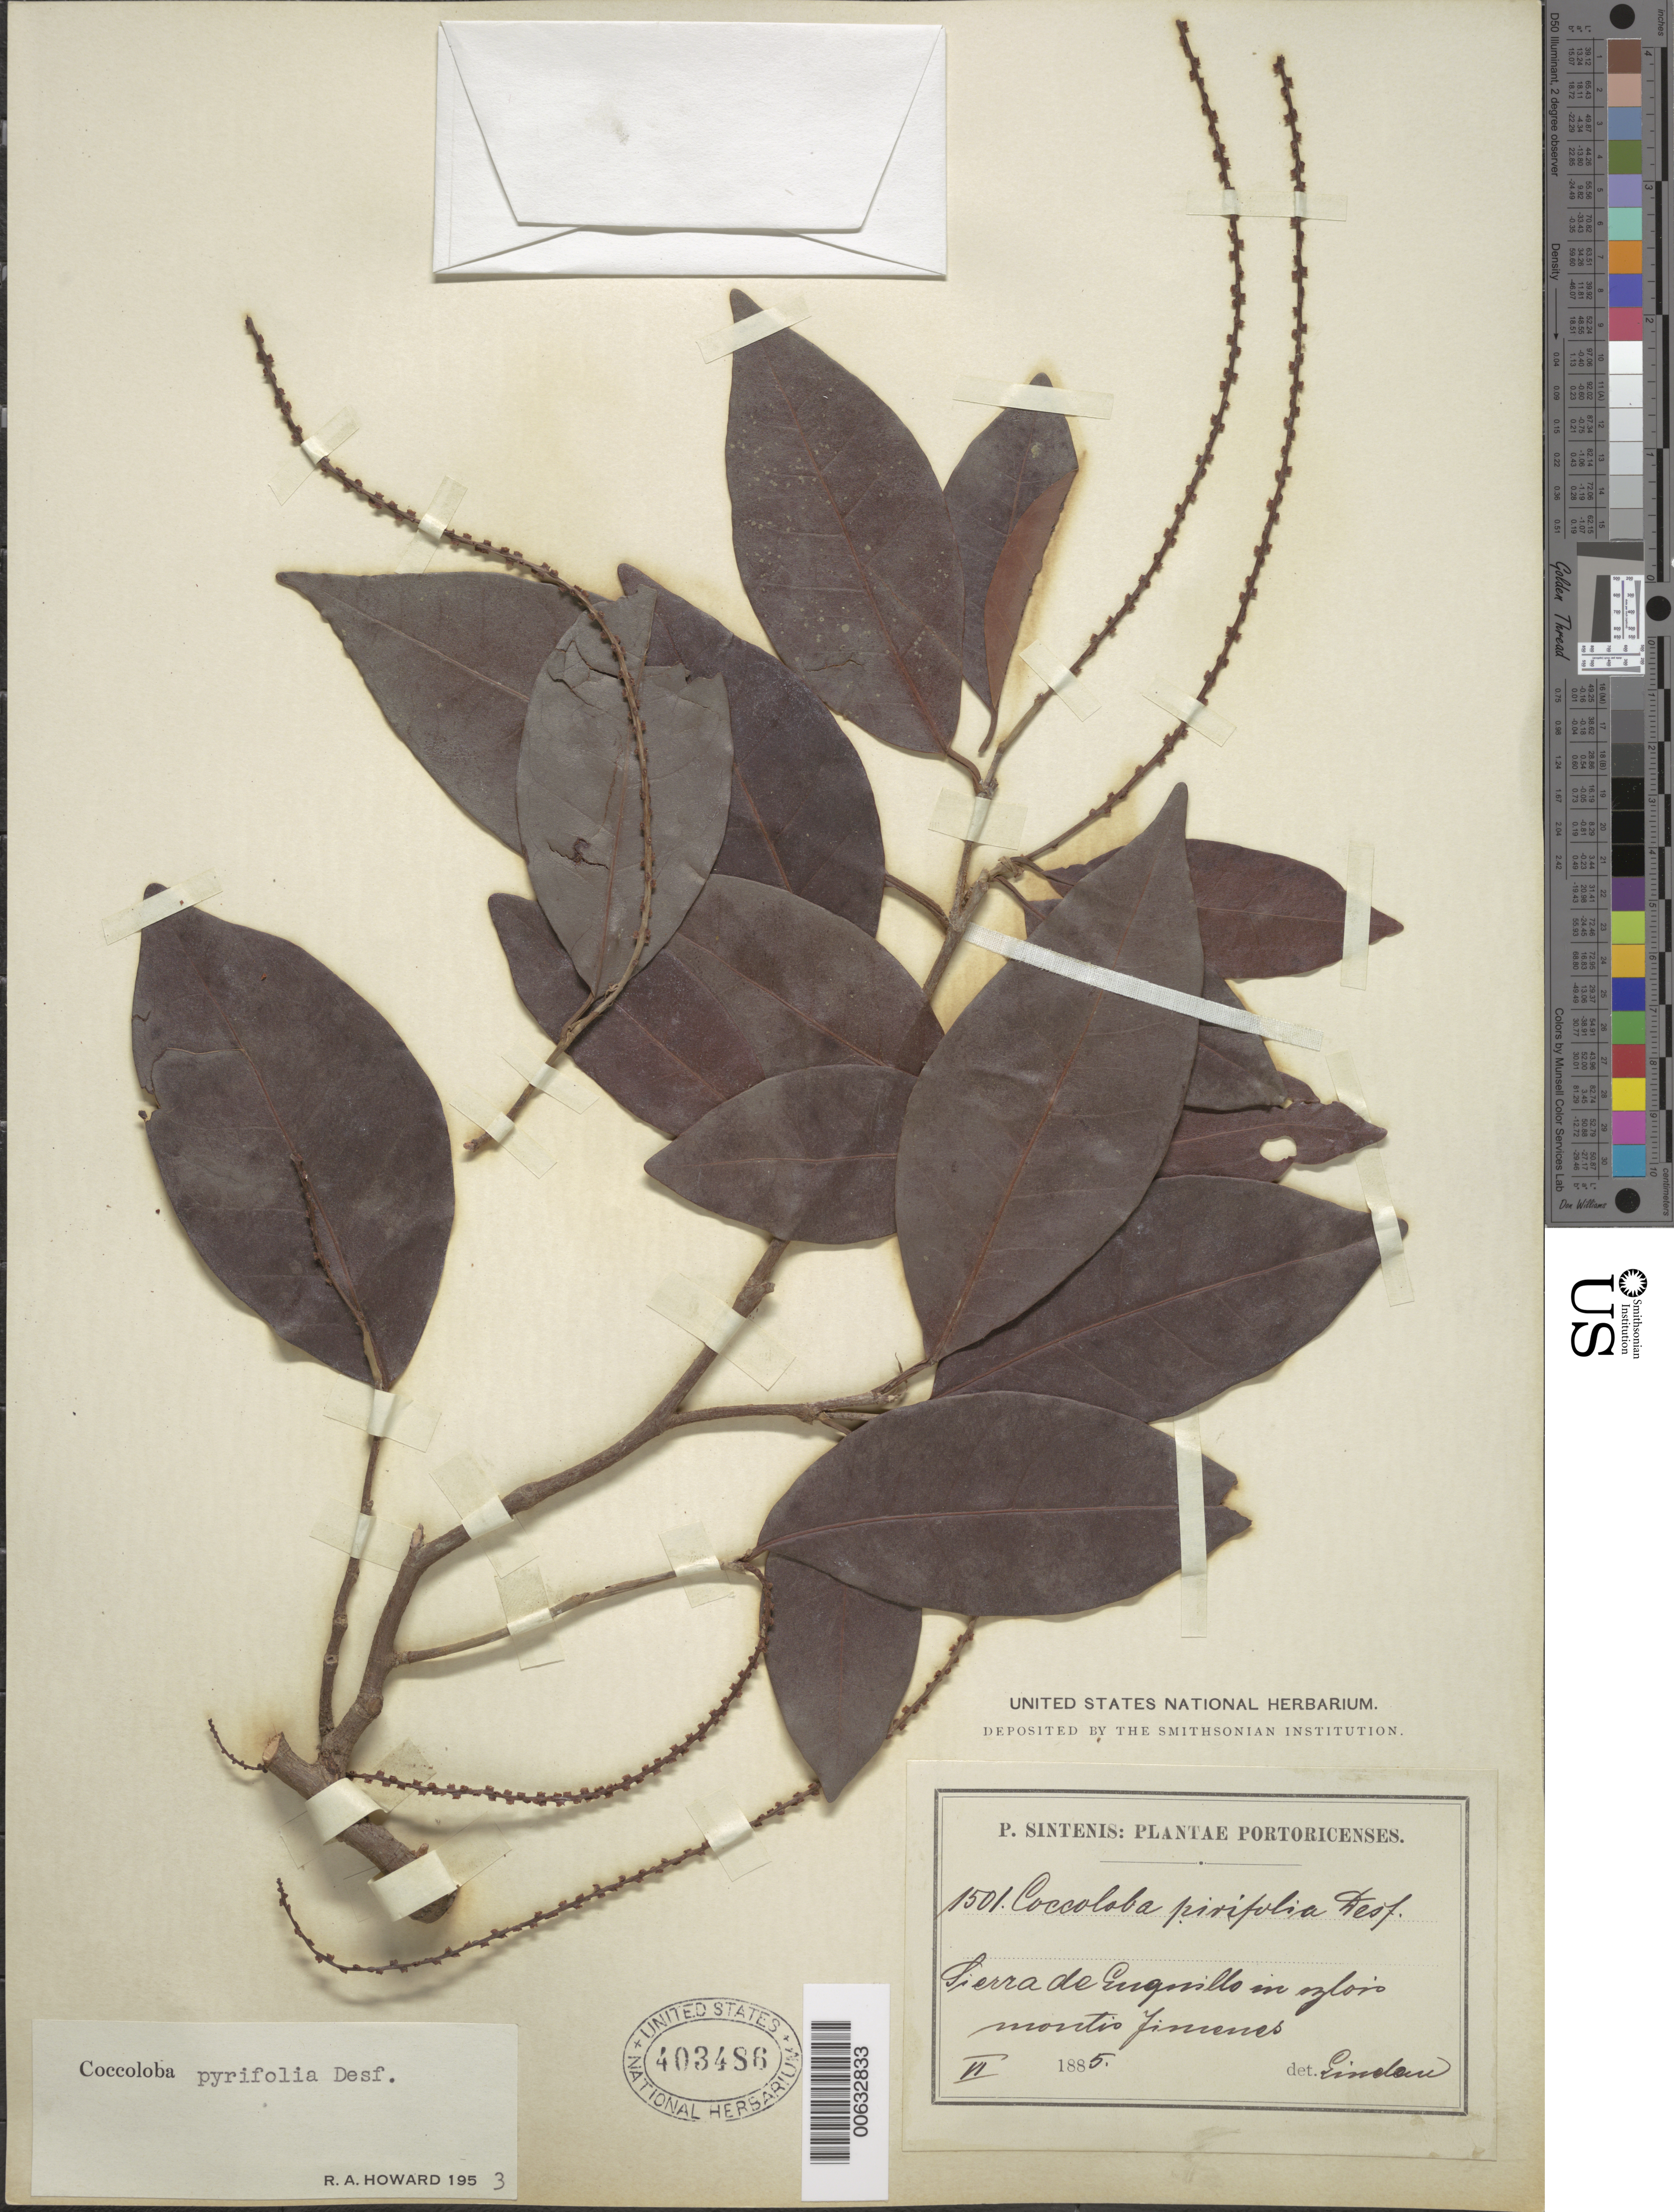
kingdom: Plantae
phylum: Tracheophyta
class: Magnoliopsida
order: Caryophyllales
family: Polygonaceae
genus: Coccoloba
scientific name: Coccoloba pyrifolia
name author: Desf.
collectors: P. Sintenis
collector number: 1501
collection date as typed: Jun 1885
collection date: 1885-06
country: Puerto Rico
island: Greater Antilles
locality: Sierra de Luquillo, in sylvis montis Jimenes.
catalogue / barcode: US 403486